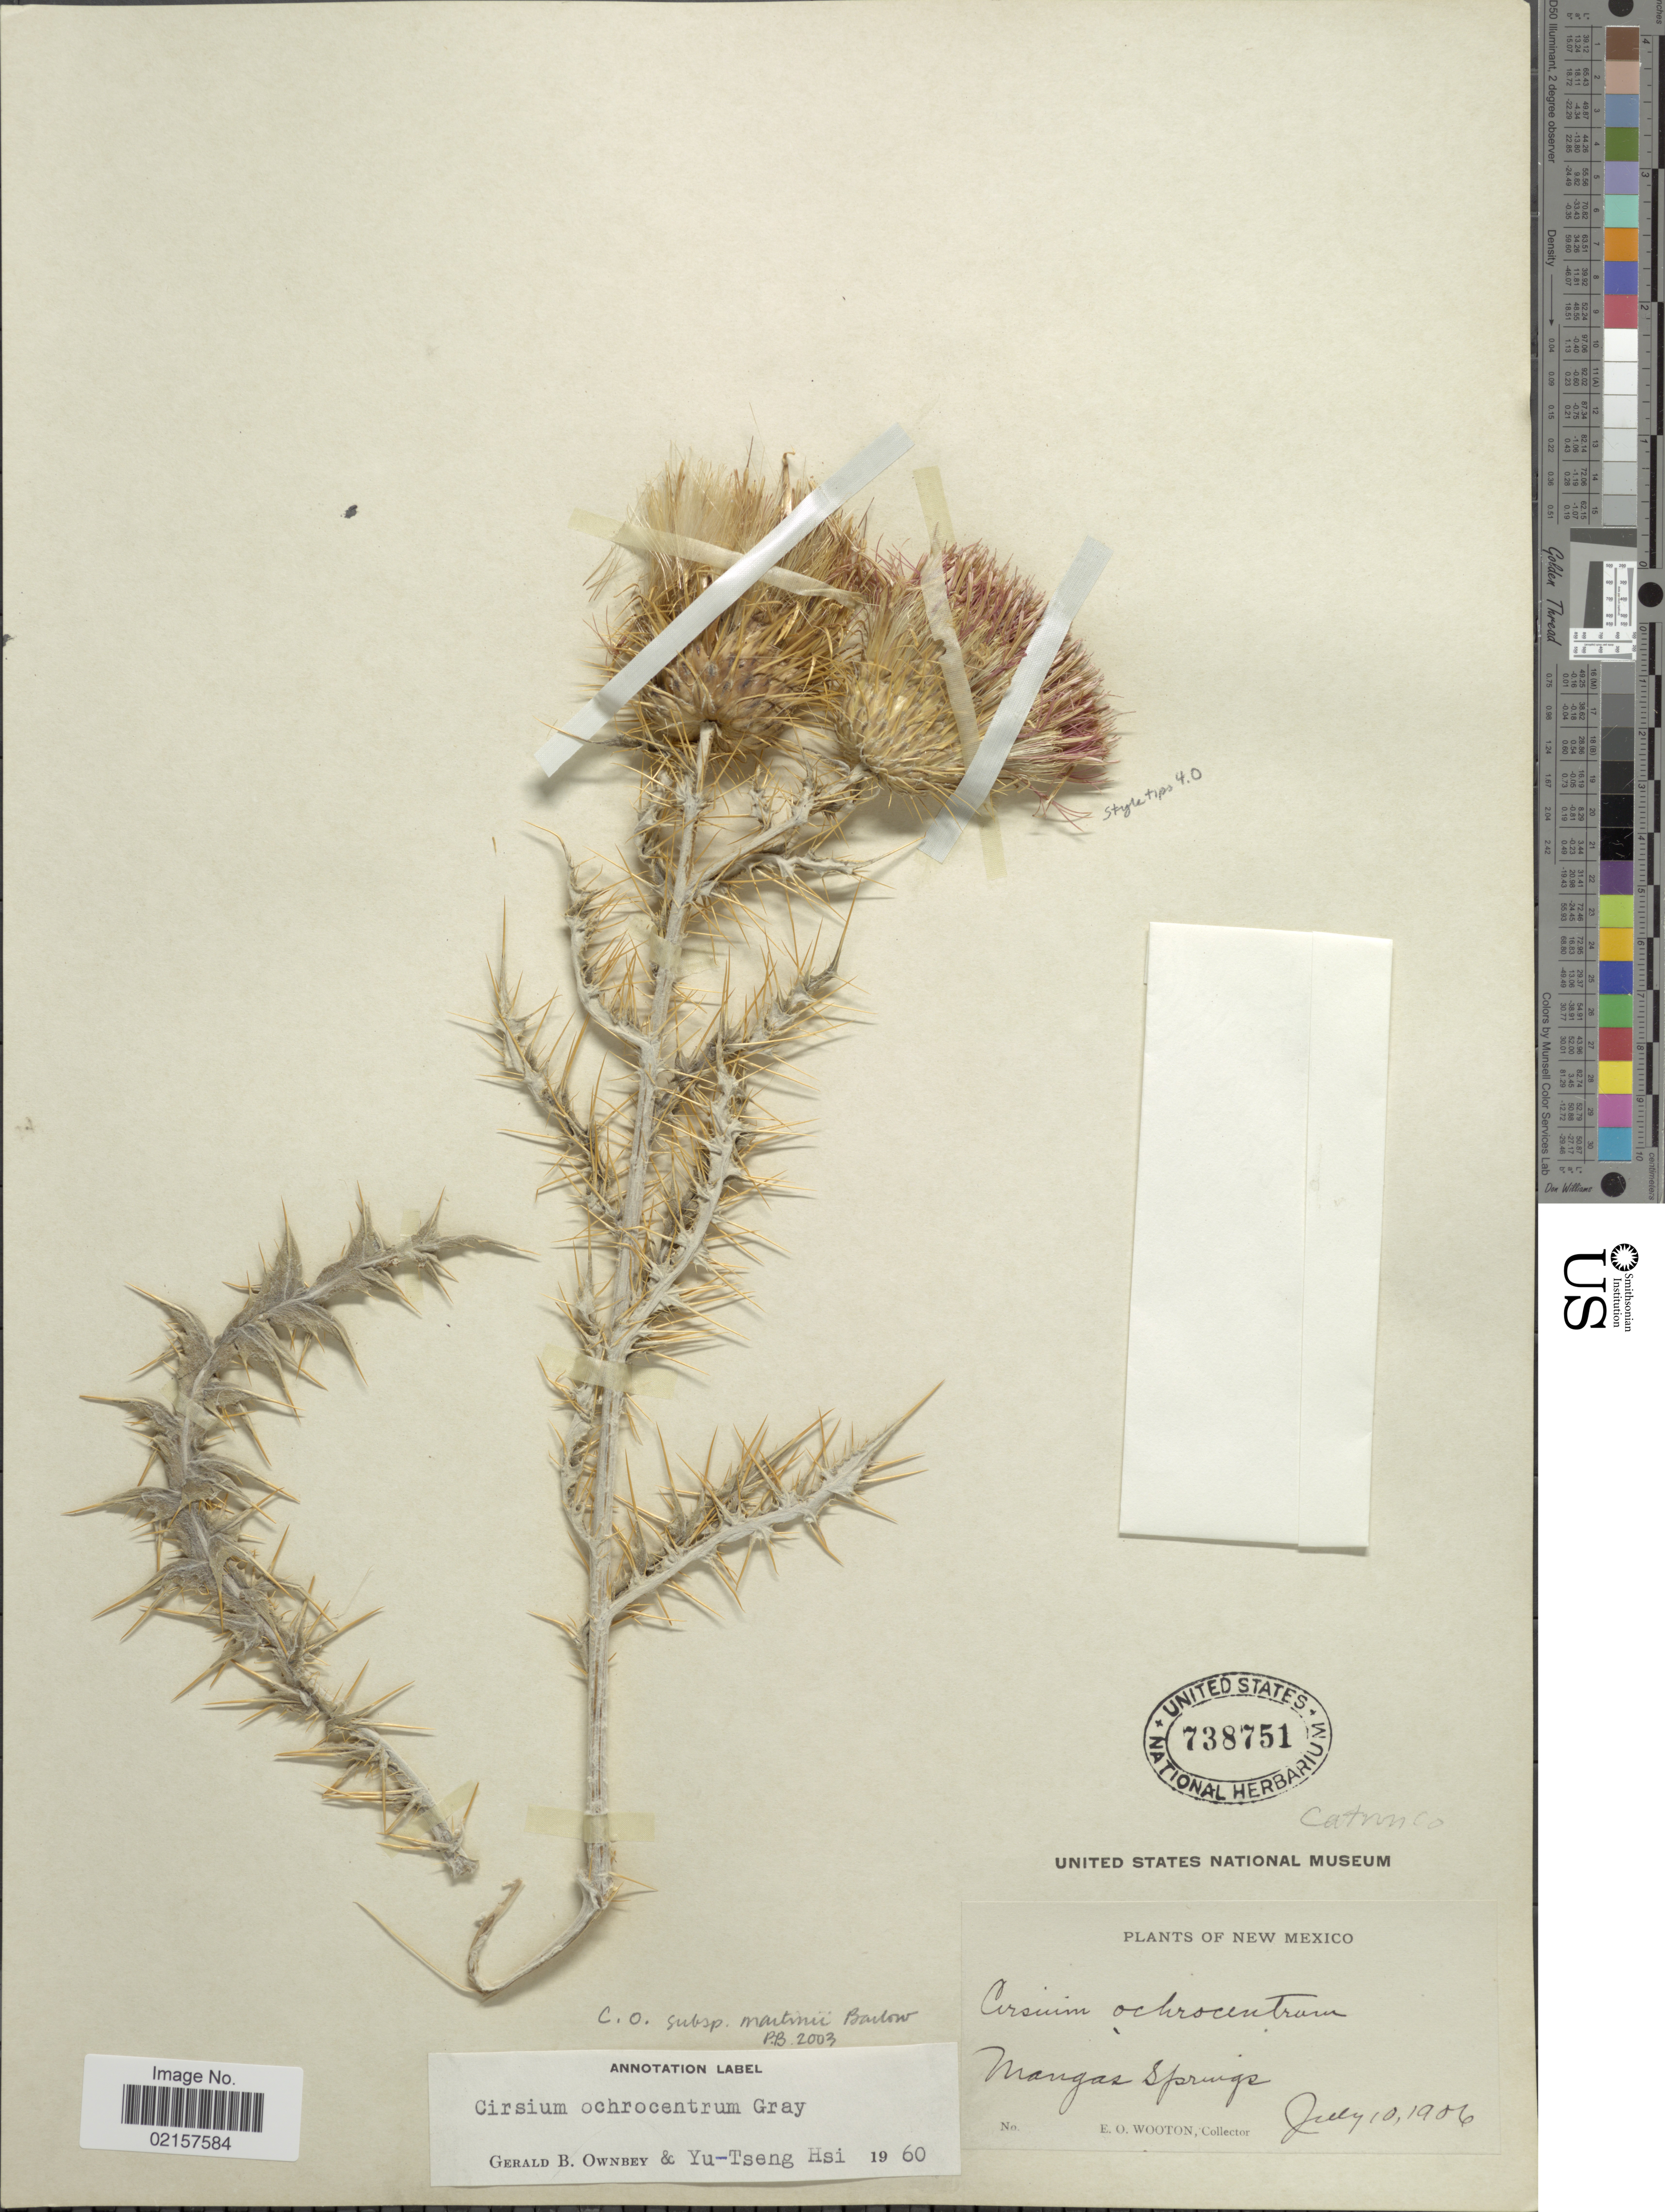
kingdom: Plantae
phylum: Tracheophyta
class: Magnoliopsida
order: Asterales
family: Asteraceae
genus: Cirsium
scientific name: Cirsium ochrocentrum subsp. martinii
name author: Barlow-Irick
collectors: E. O. Wooton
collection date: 1906-07-10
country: United States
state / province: New Mexico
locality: Mangas Springs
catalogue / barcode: US 738751